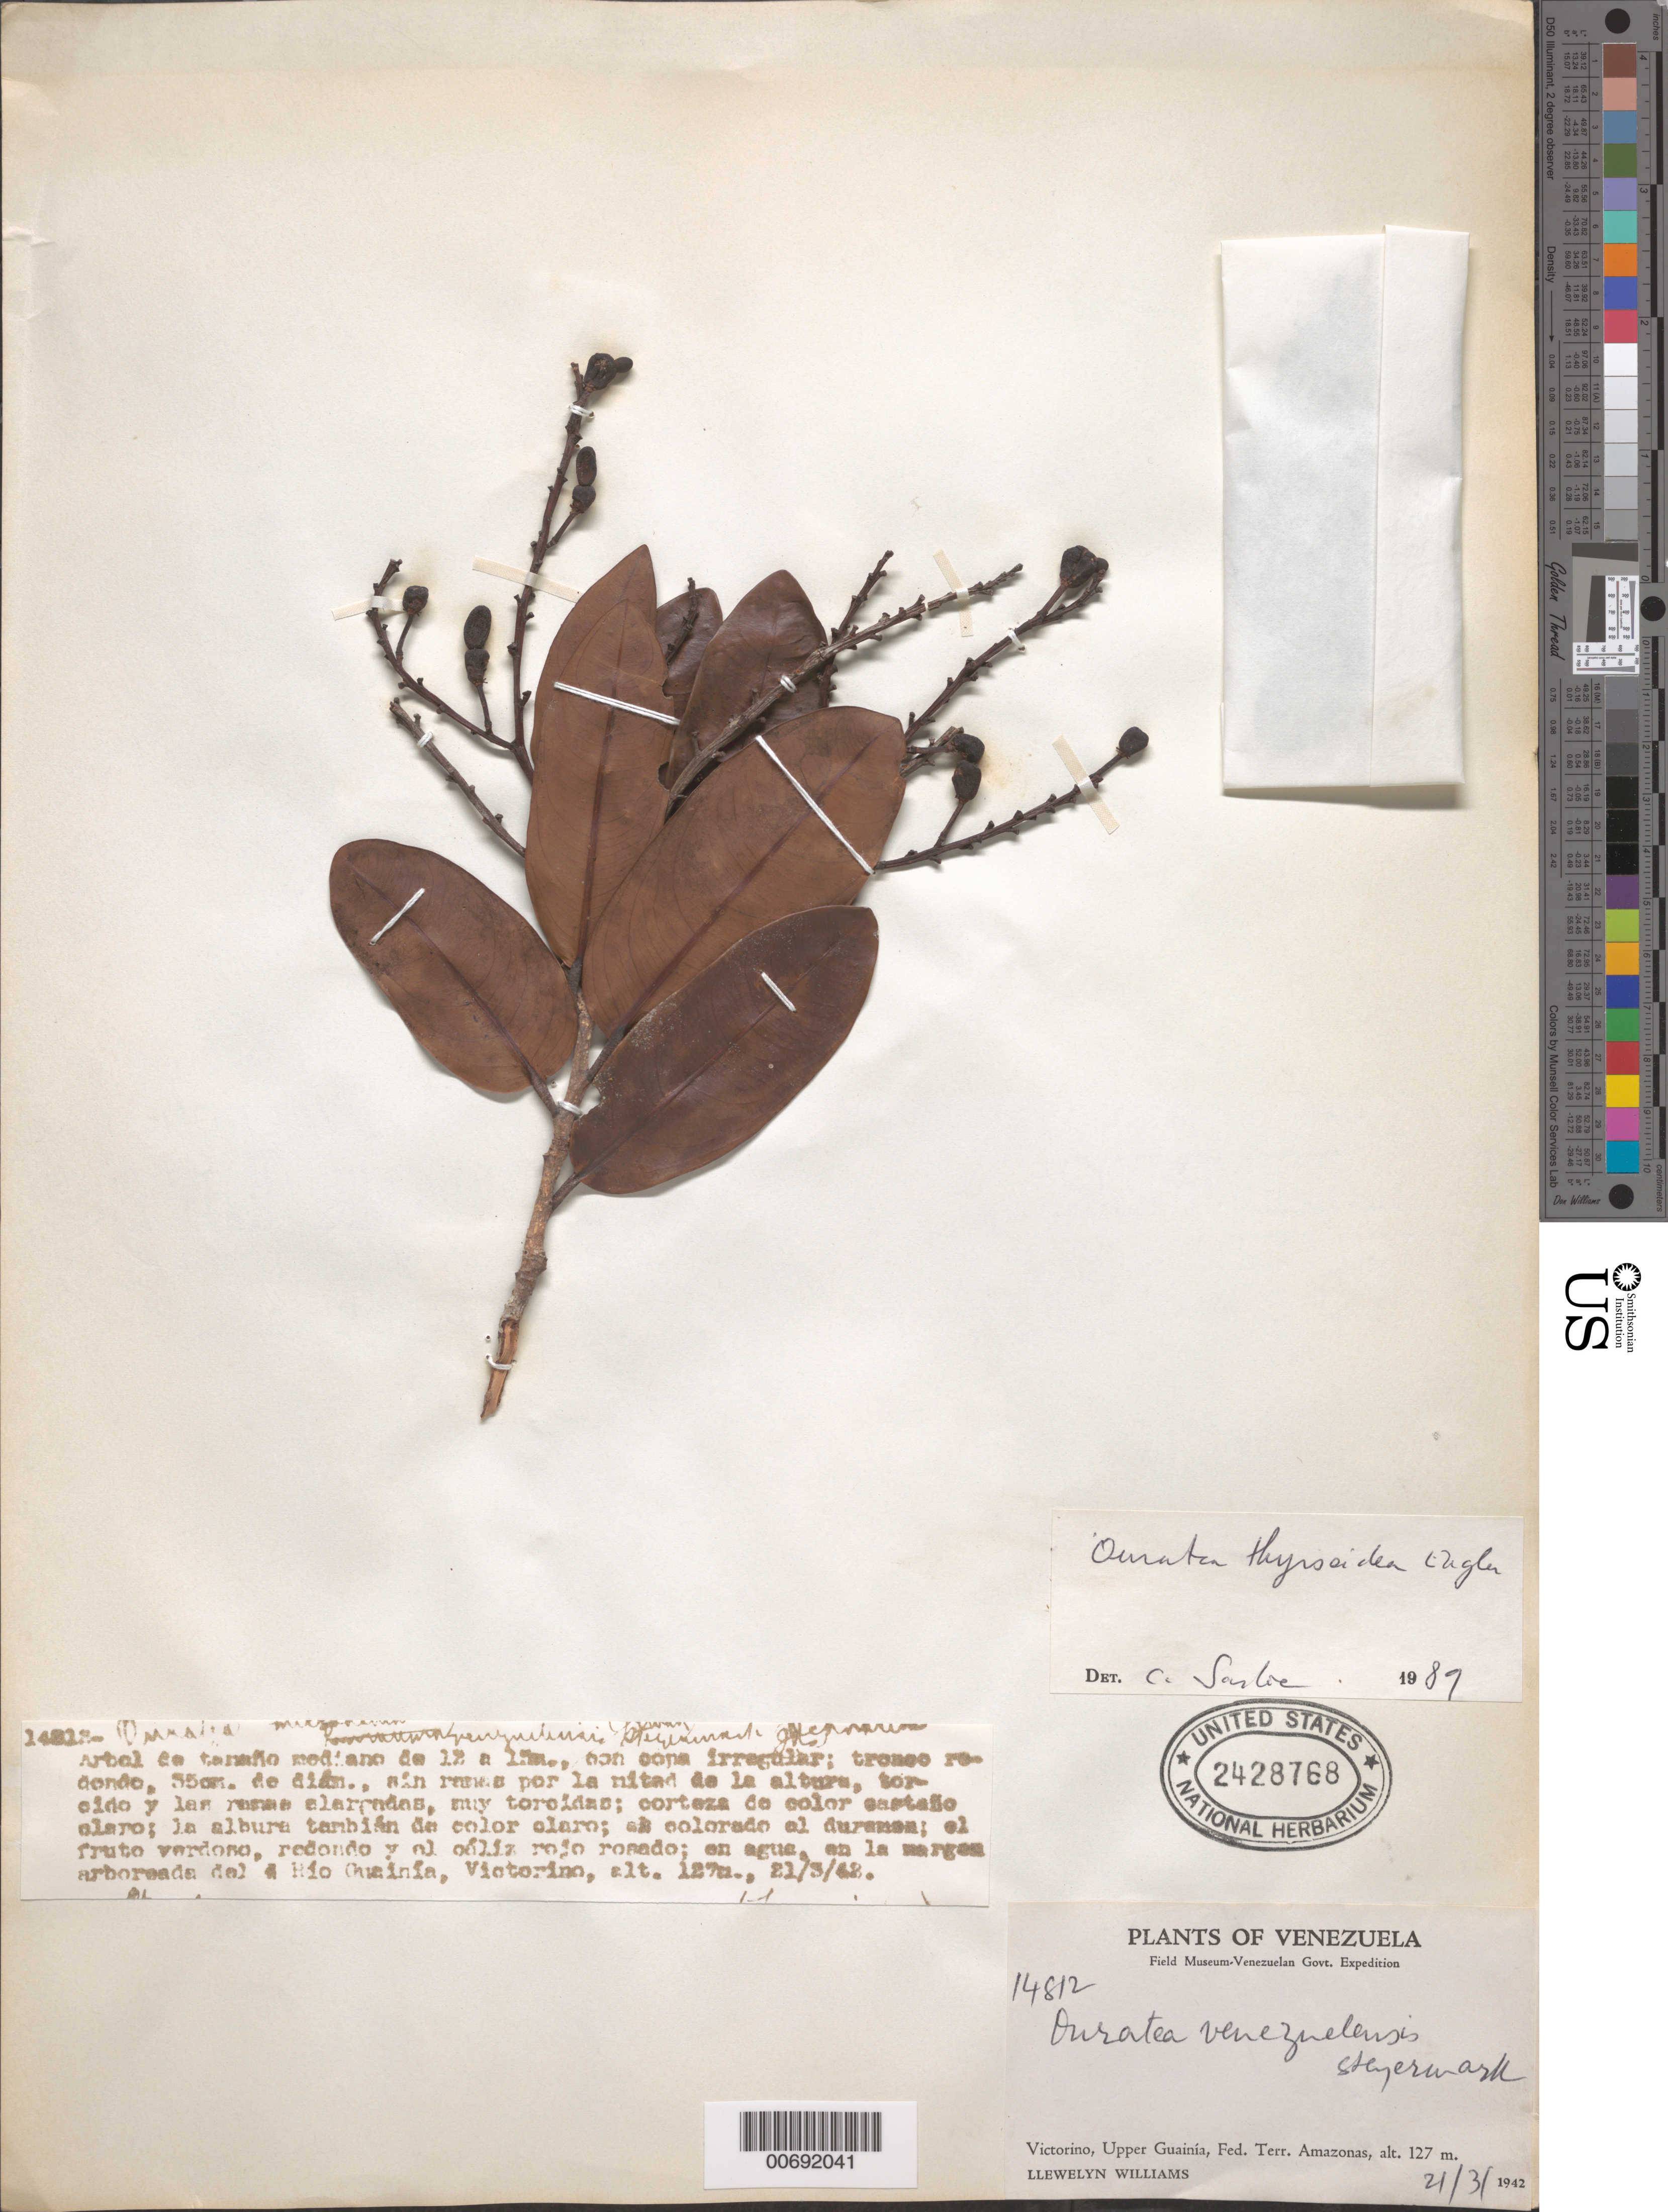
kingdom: Plantae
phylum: Tracheophyta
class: Magnoliopsida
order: Malpighiales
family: Ochnaceae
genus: Ouratea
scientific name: Ouratea thyrsoidea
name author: Engl.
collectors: Ll. Williams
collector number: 14812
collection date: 1942-03-21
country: Venezuela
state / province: Amazonas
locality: Victorino, Upper Guainía, Fed. Terr. Amazonas. En la margen arboreada del Río Guainía, Victorino.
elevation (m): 127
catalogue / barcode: US 2428768